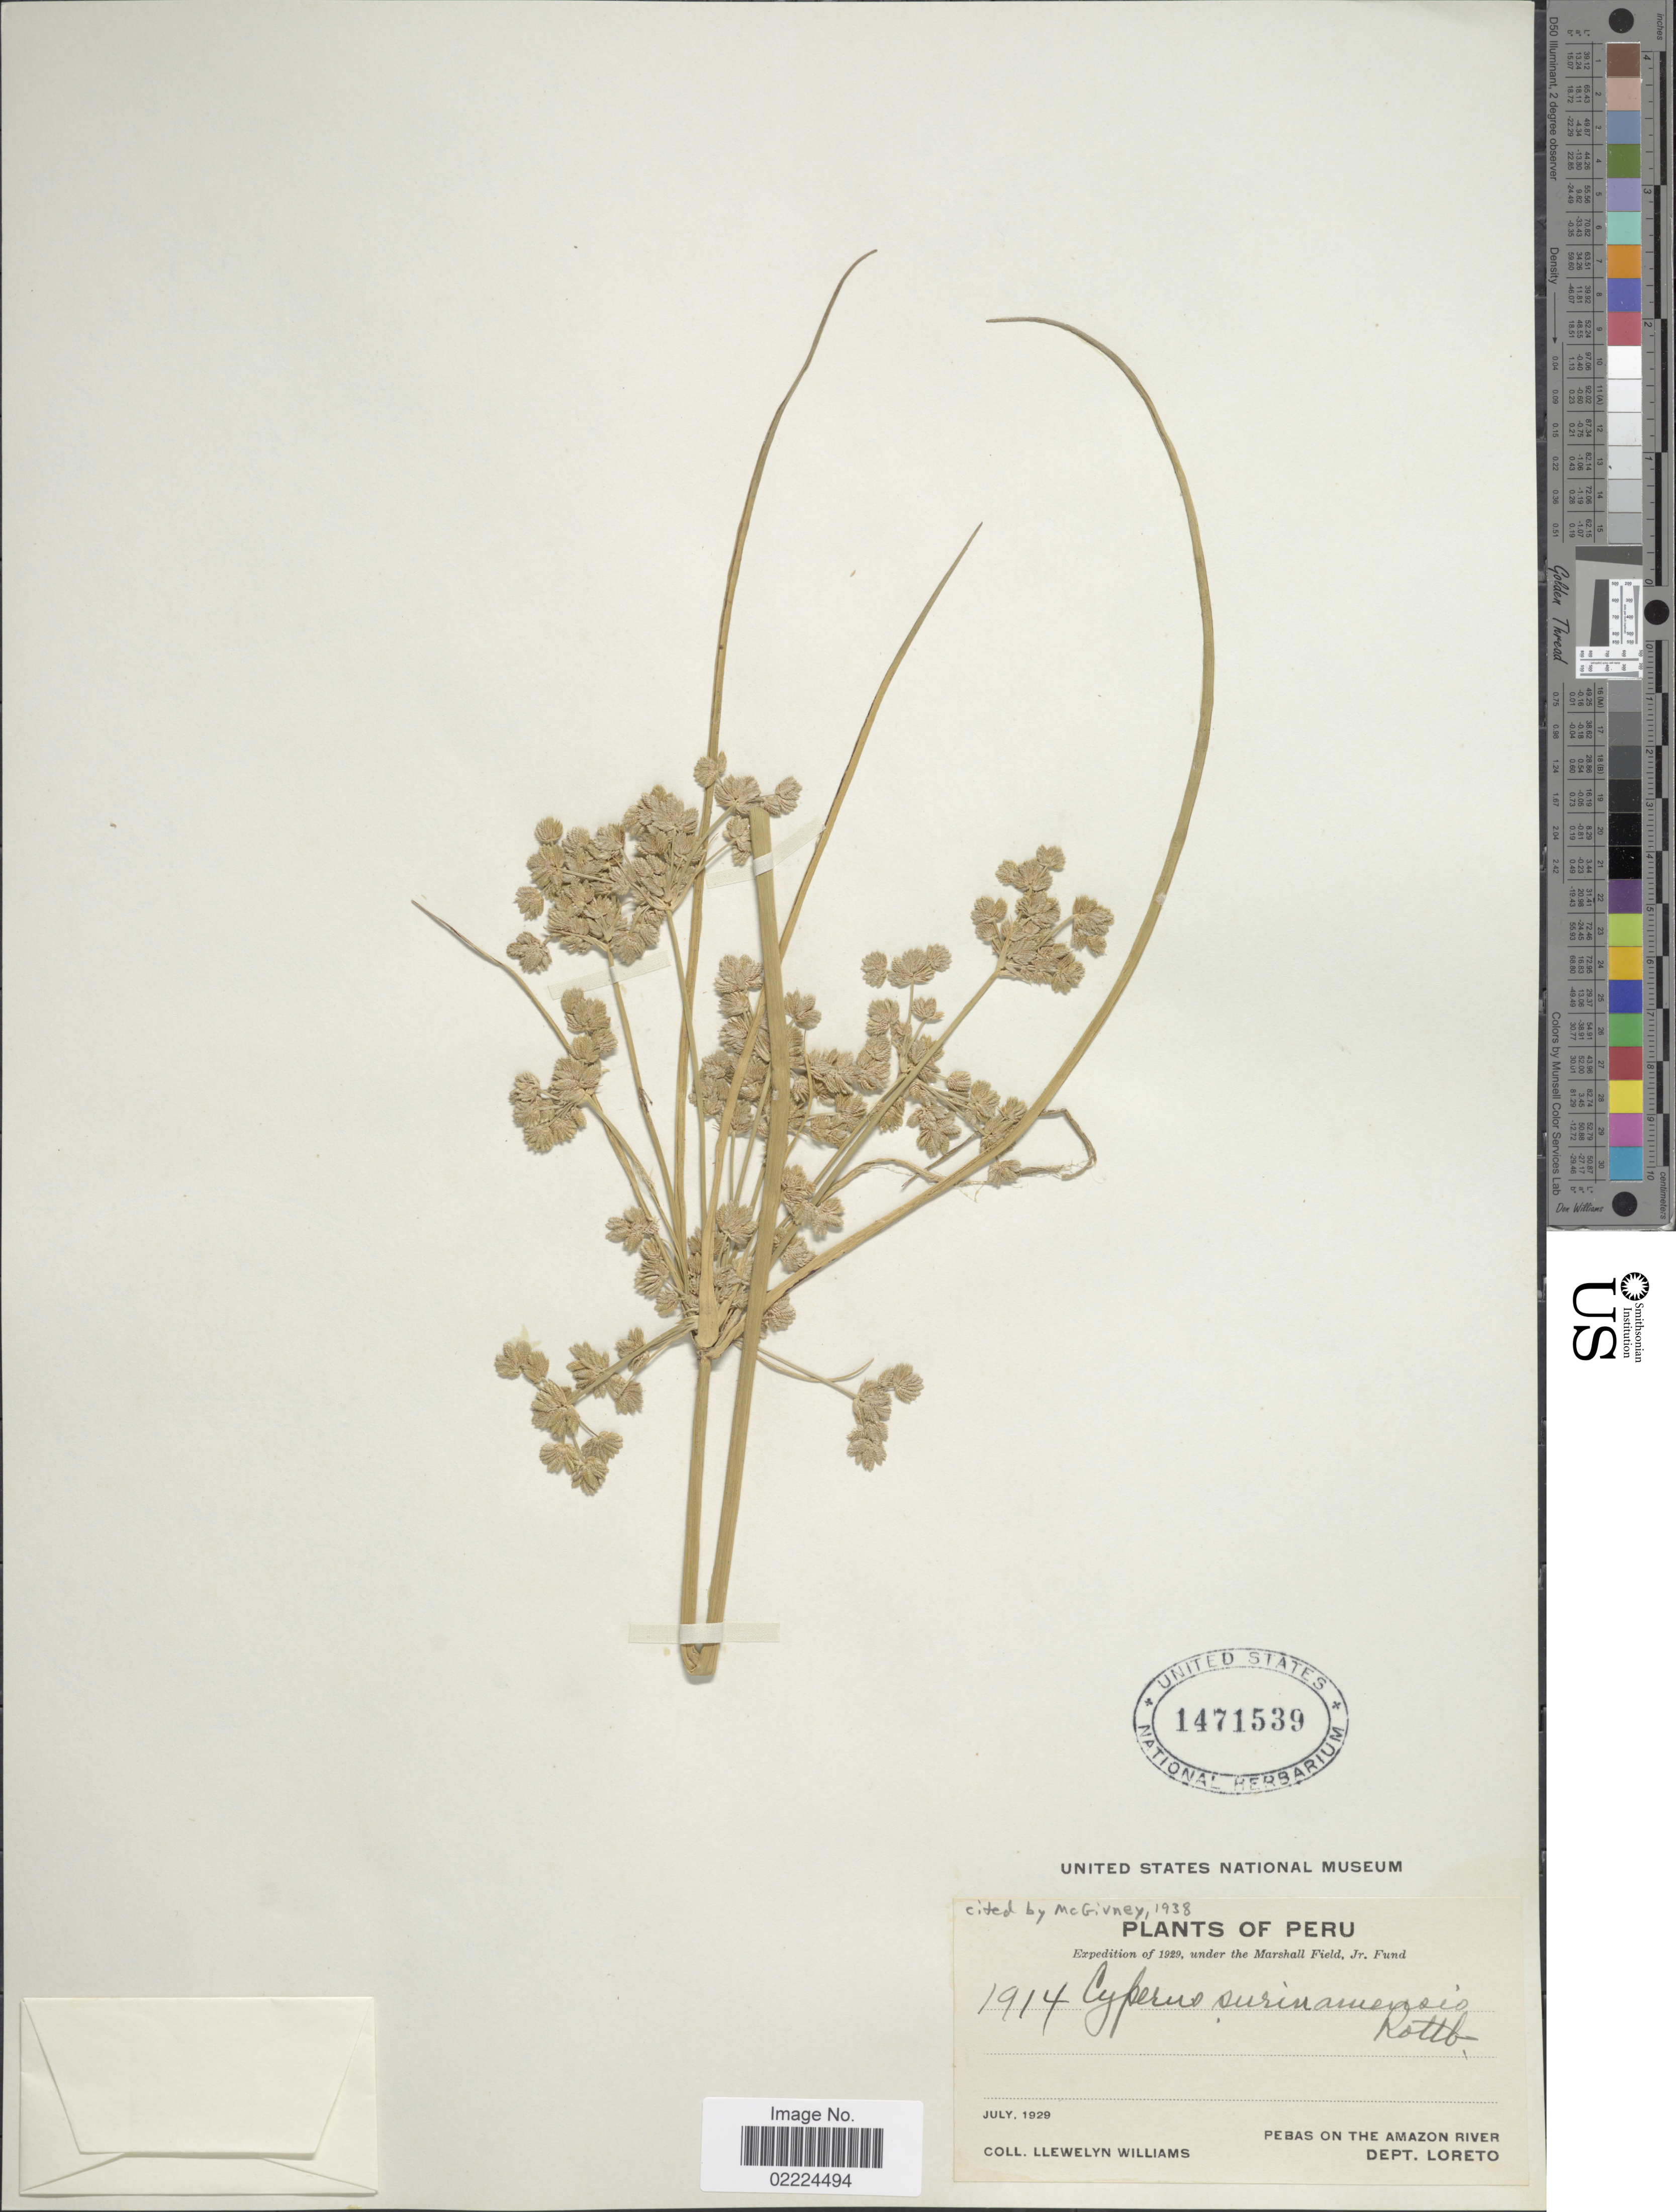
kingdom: Plantae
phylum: Tracheophyta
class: Liliopsida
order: Poales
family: Cyperaceae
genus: Cyperus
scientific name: Cyperus surinamensis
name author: Rottb.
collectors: Ll. Williams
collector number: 1914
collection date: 1929-07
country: Peru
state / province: Loreto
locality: Pebas on the Amazon River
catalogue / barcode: US 1471539